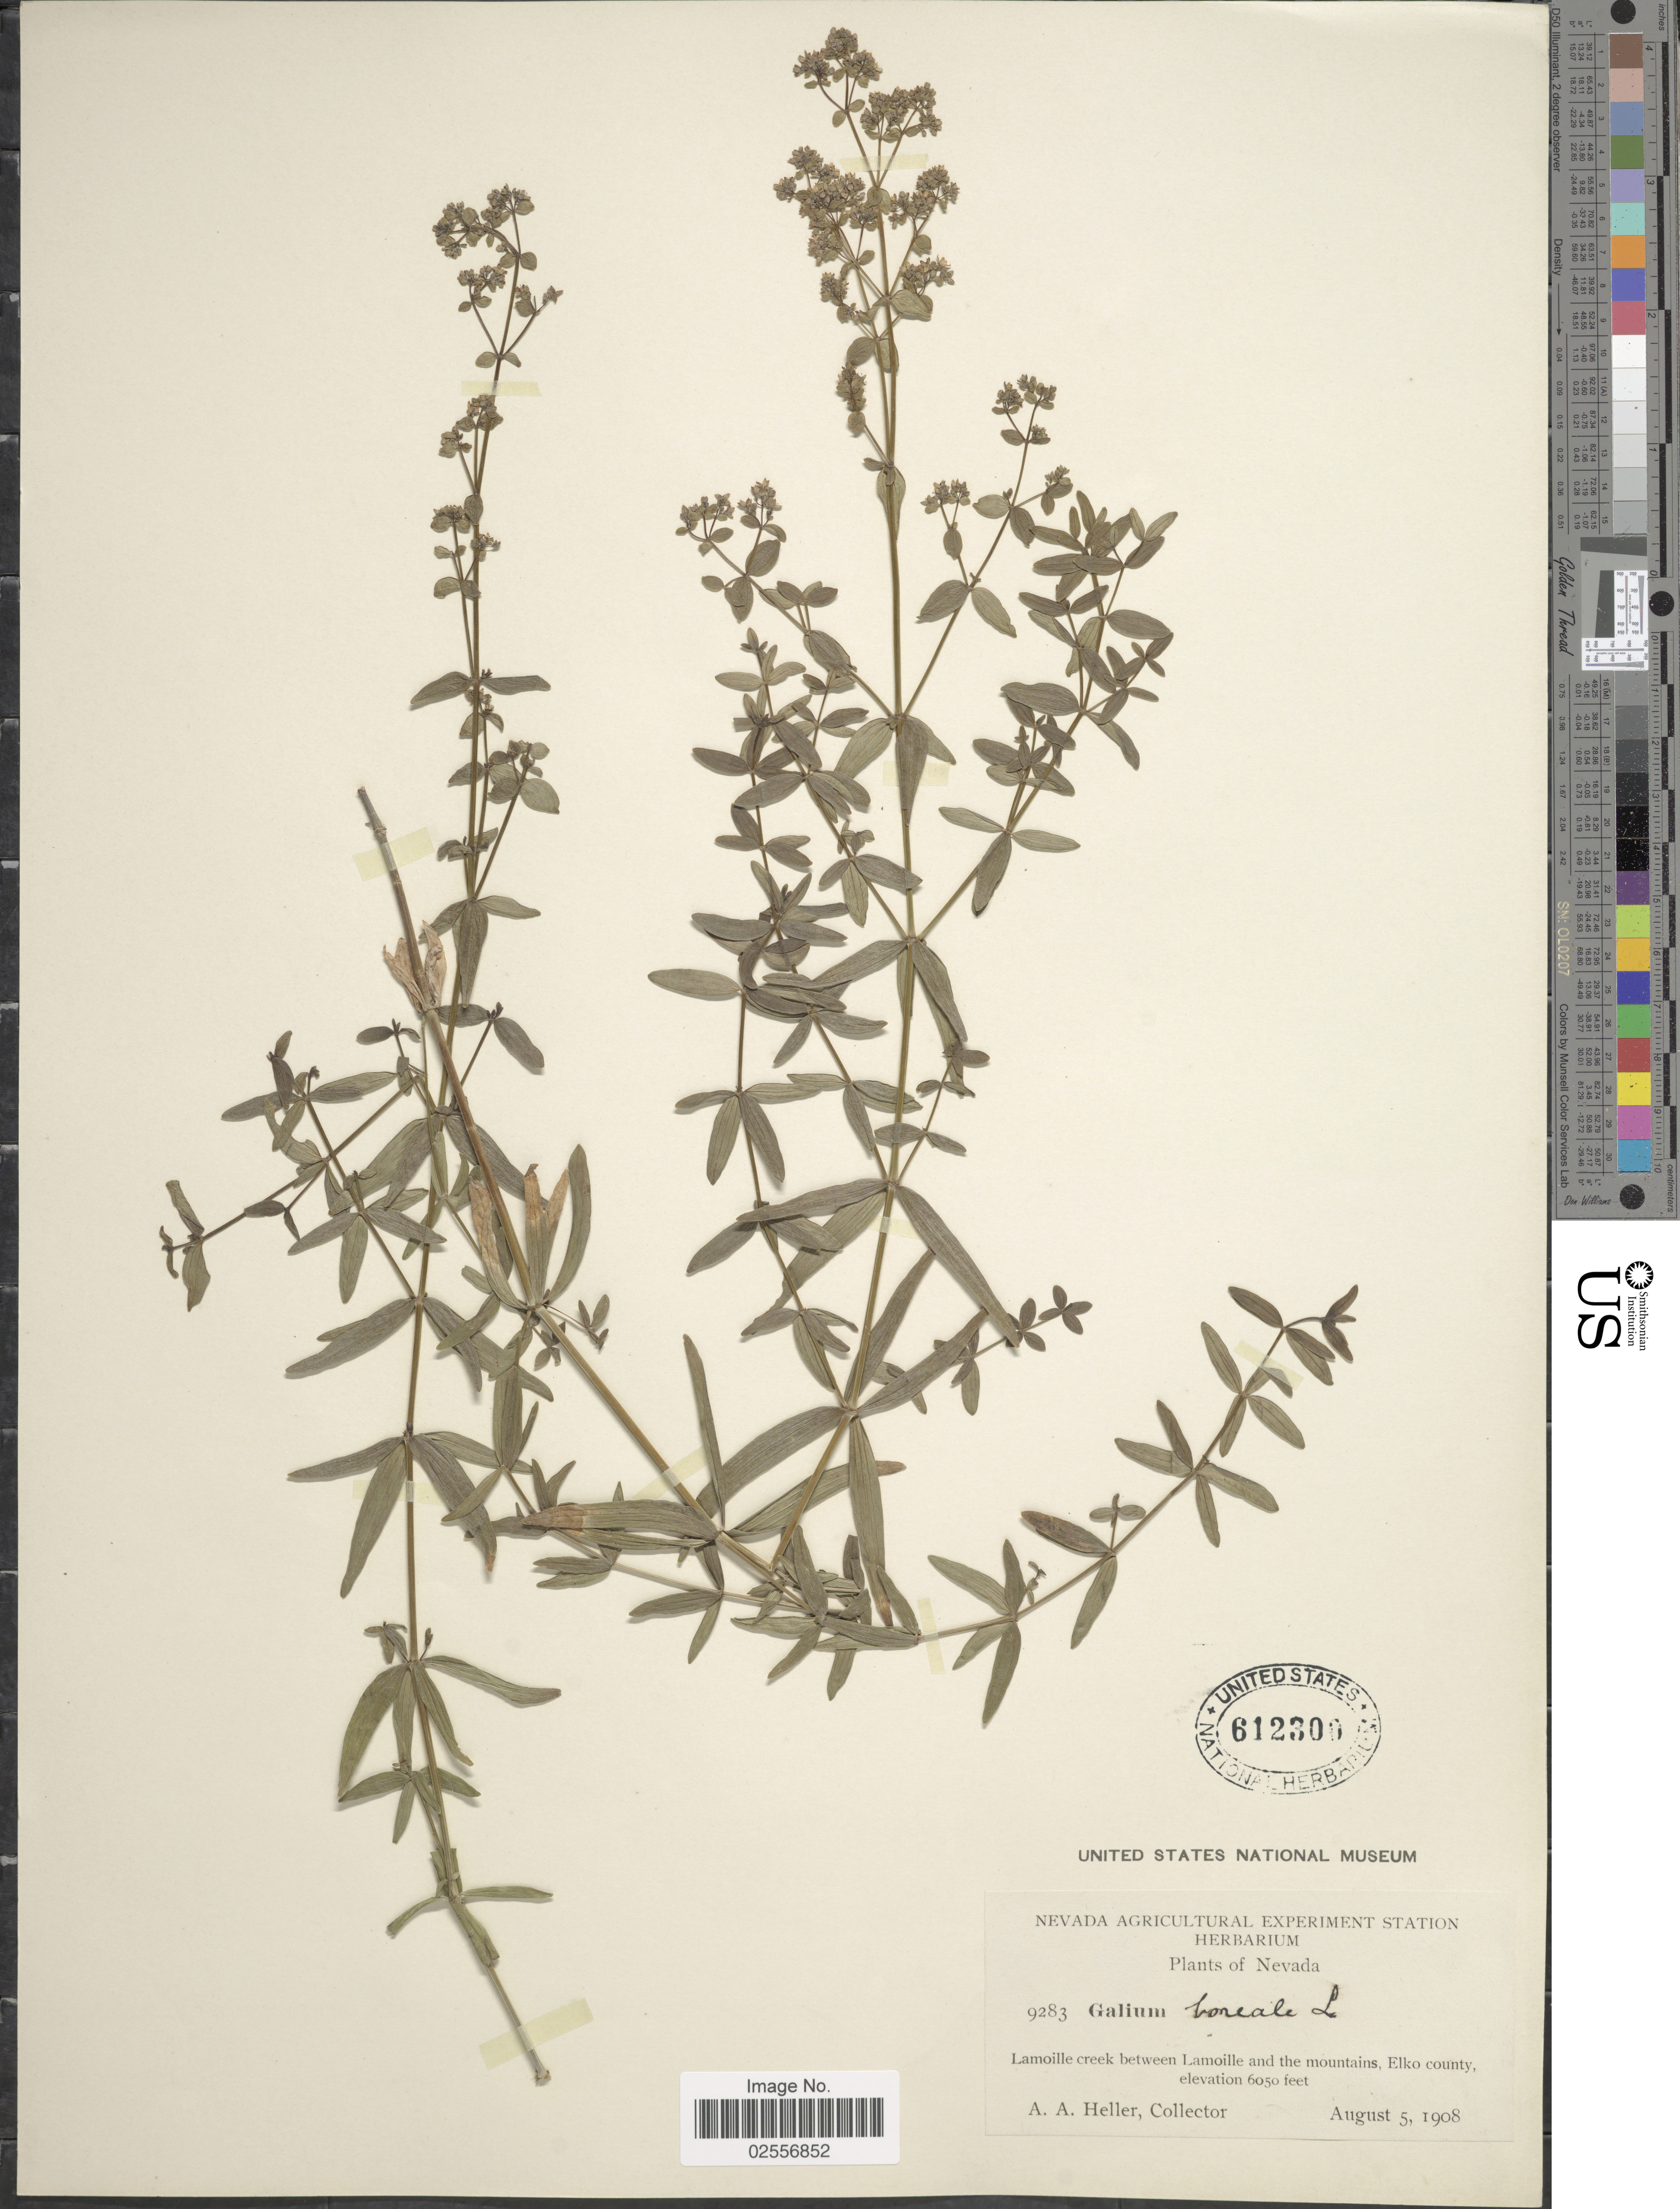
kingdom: Plantae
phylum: Tracheophyta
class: Magnoliopsida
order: Gentianales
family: Rubiaceae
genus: Galium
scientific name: Galium boreale L.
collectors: A. A. Heller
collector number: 9283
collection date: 1908-08-05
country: United States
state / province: Nevada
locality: Lamoille Creek between Lamoille and the mountains, Elko County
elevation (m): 1844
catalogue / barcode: US 612300